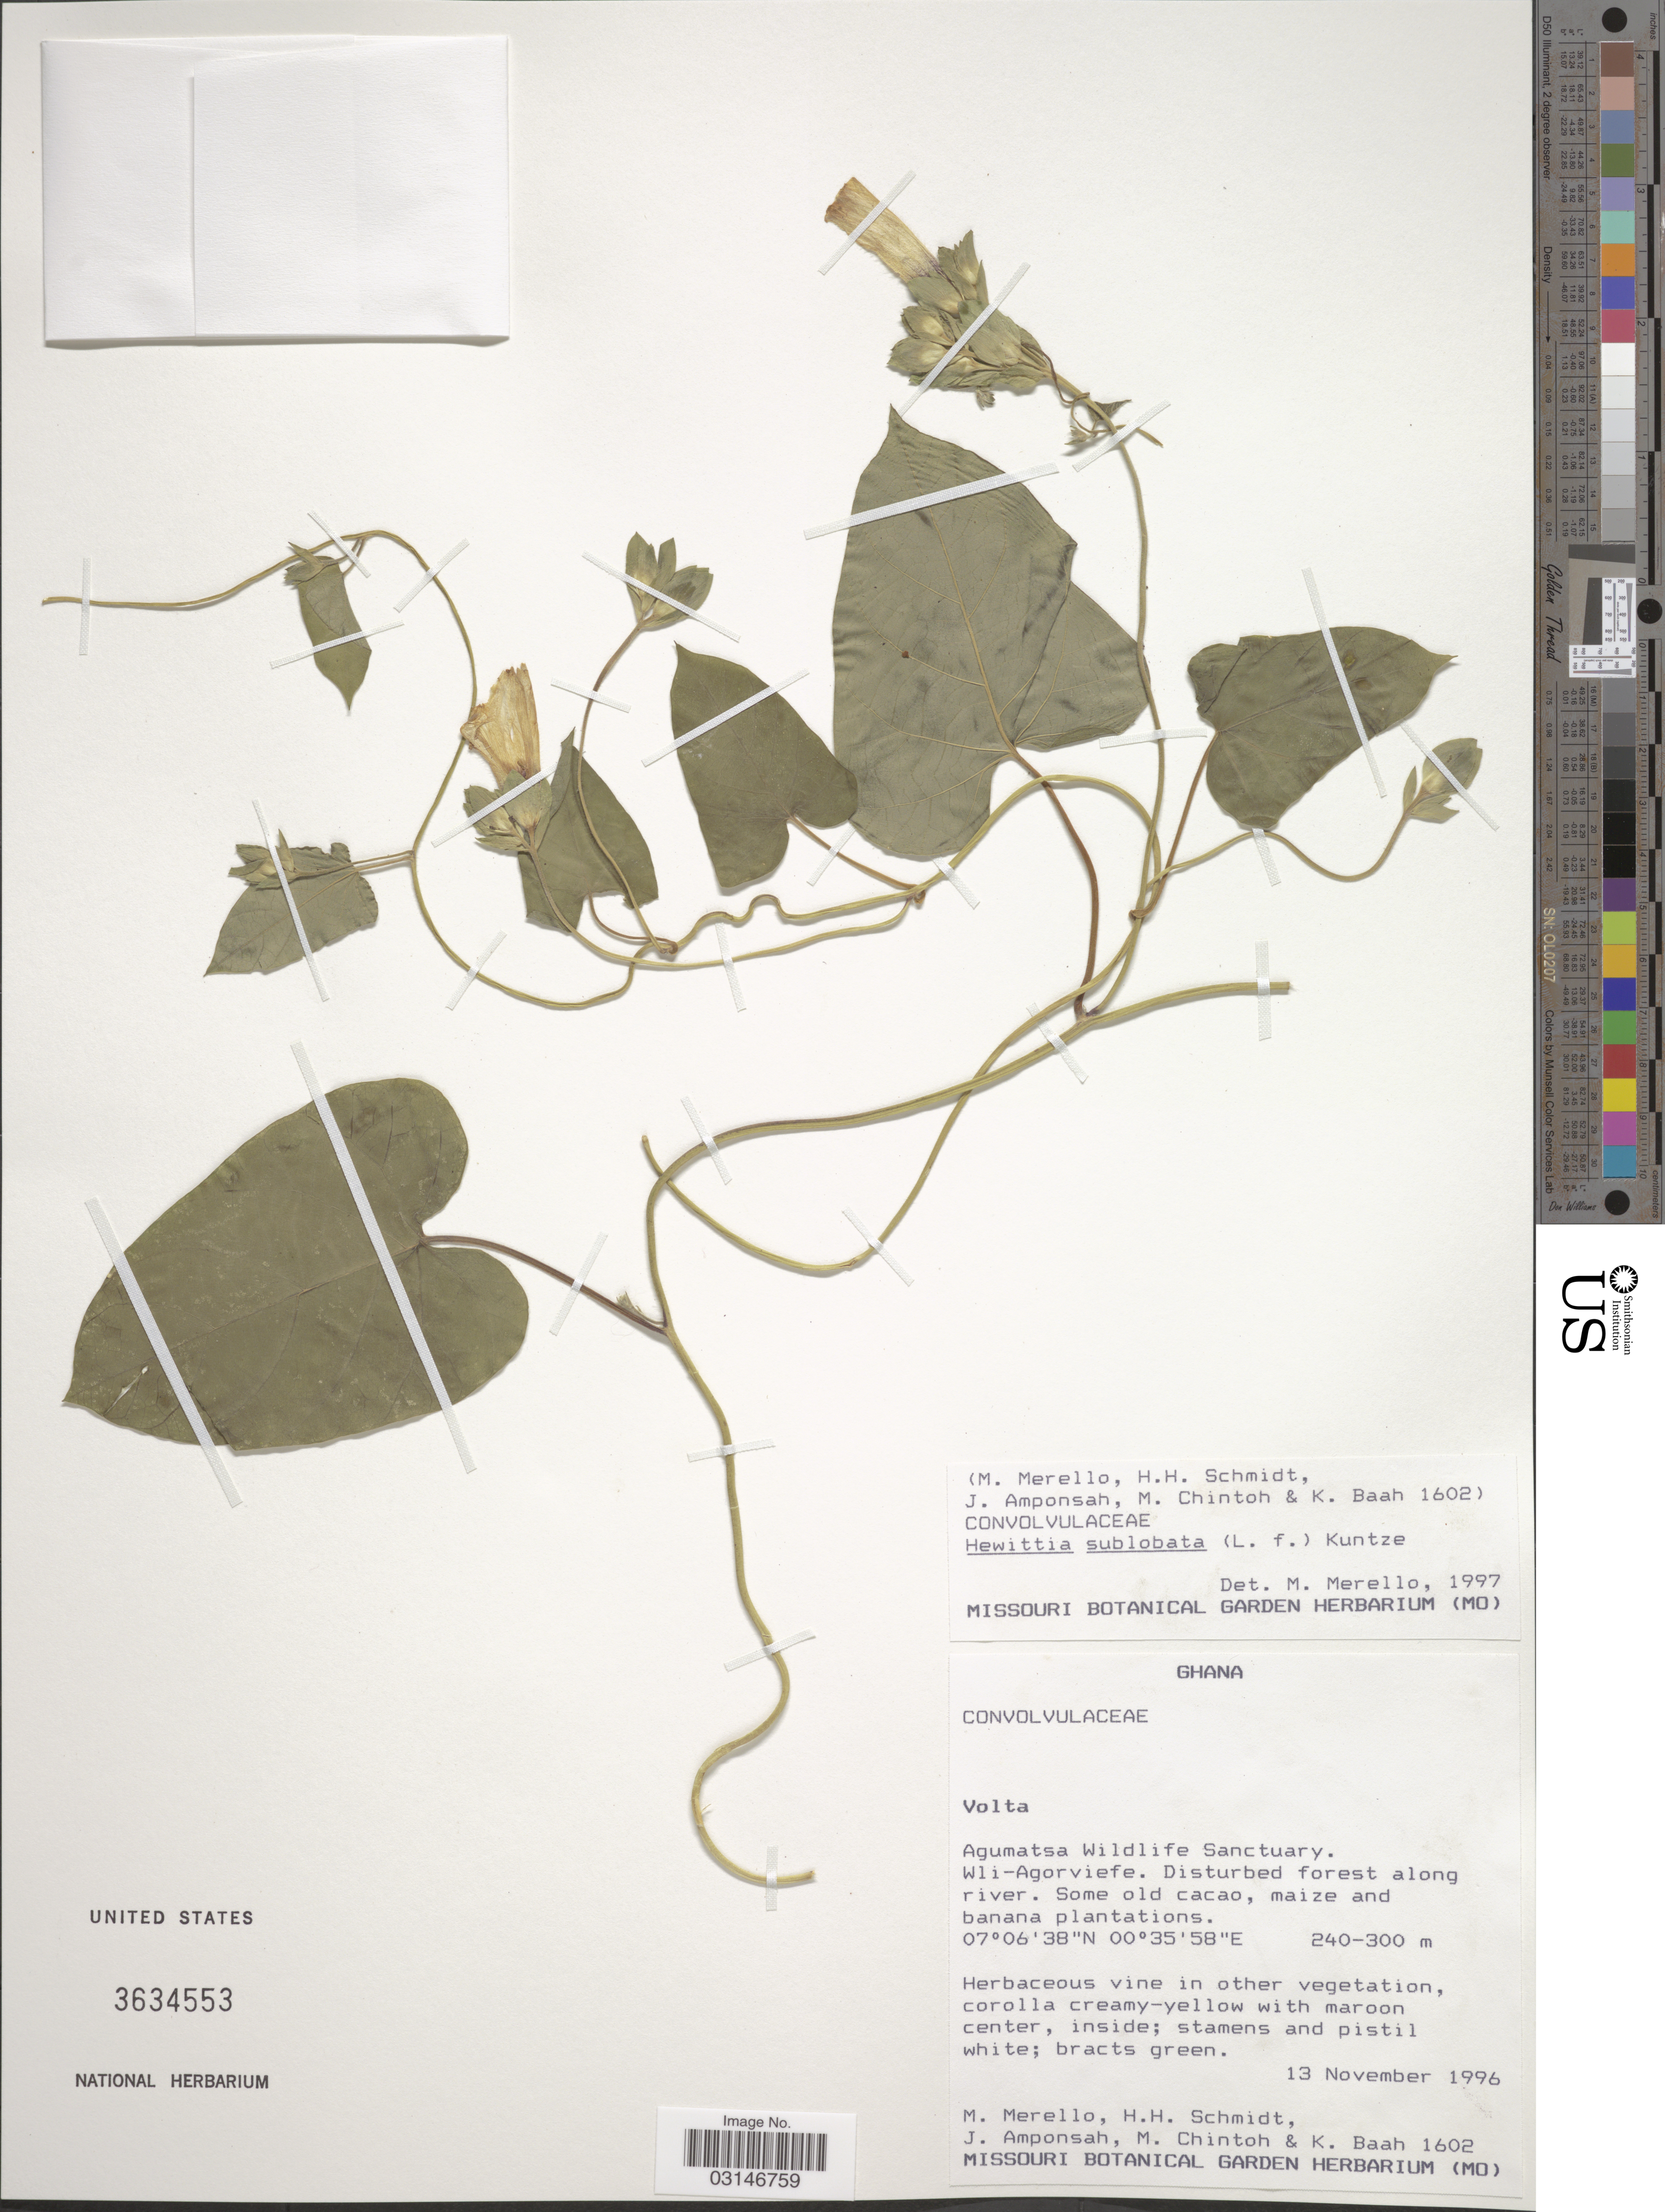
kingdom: Plantae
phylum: Tracheophyta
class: Magnoliopsida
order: Solanales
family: Convolvulaceae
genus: Hewittia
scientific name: Hewittia sublobata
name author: (L. f.) Kuntze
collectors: M. Merello, H. H. Schmidt, J. Amponsah, M. Chintoh & K. Baah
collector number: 1602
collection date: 1996-11-13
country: Ghana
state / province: Volta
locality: Agumatsa Wildlife Sanctuary. Wli-Agorviefe.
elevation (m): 240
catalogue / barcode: US 3634553